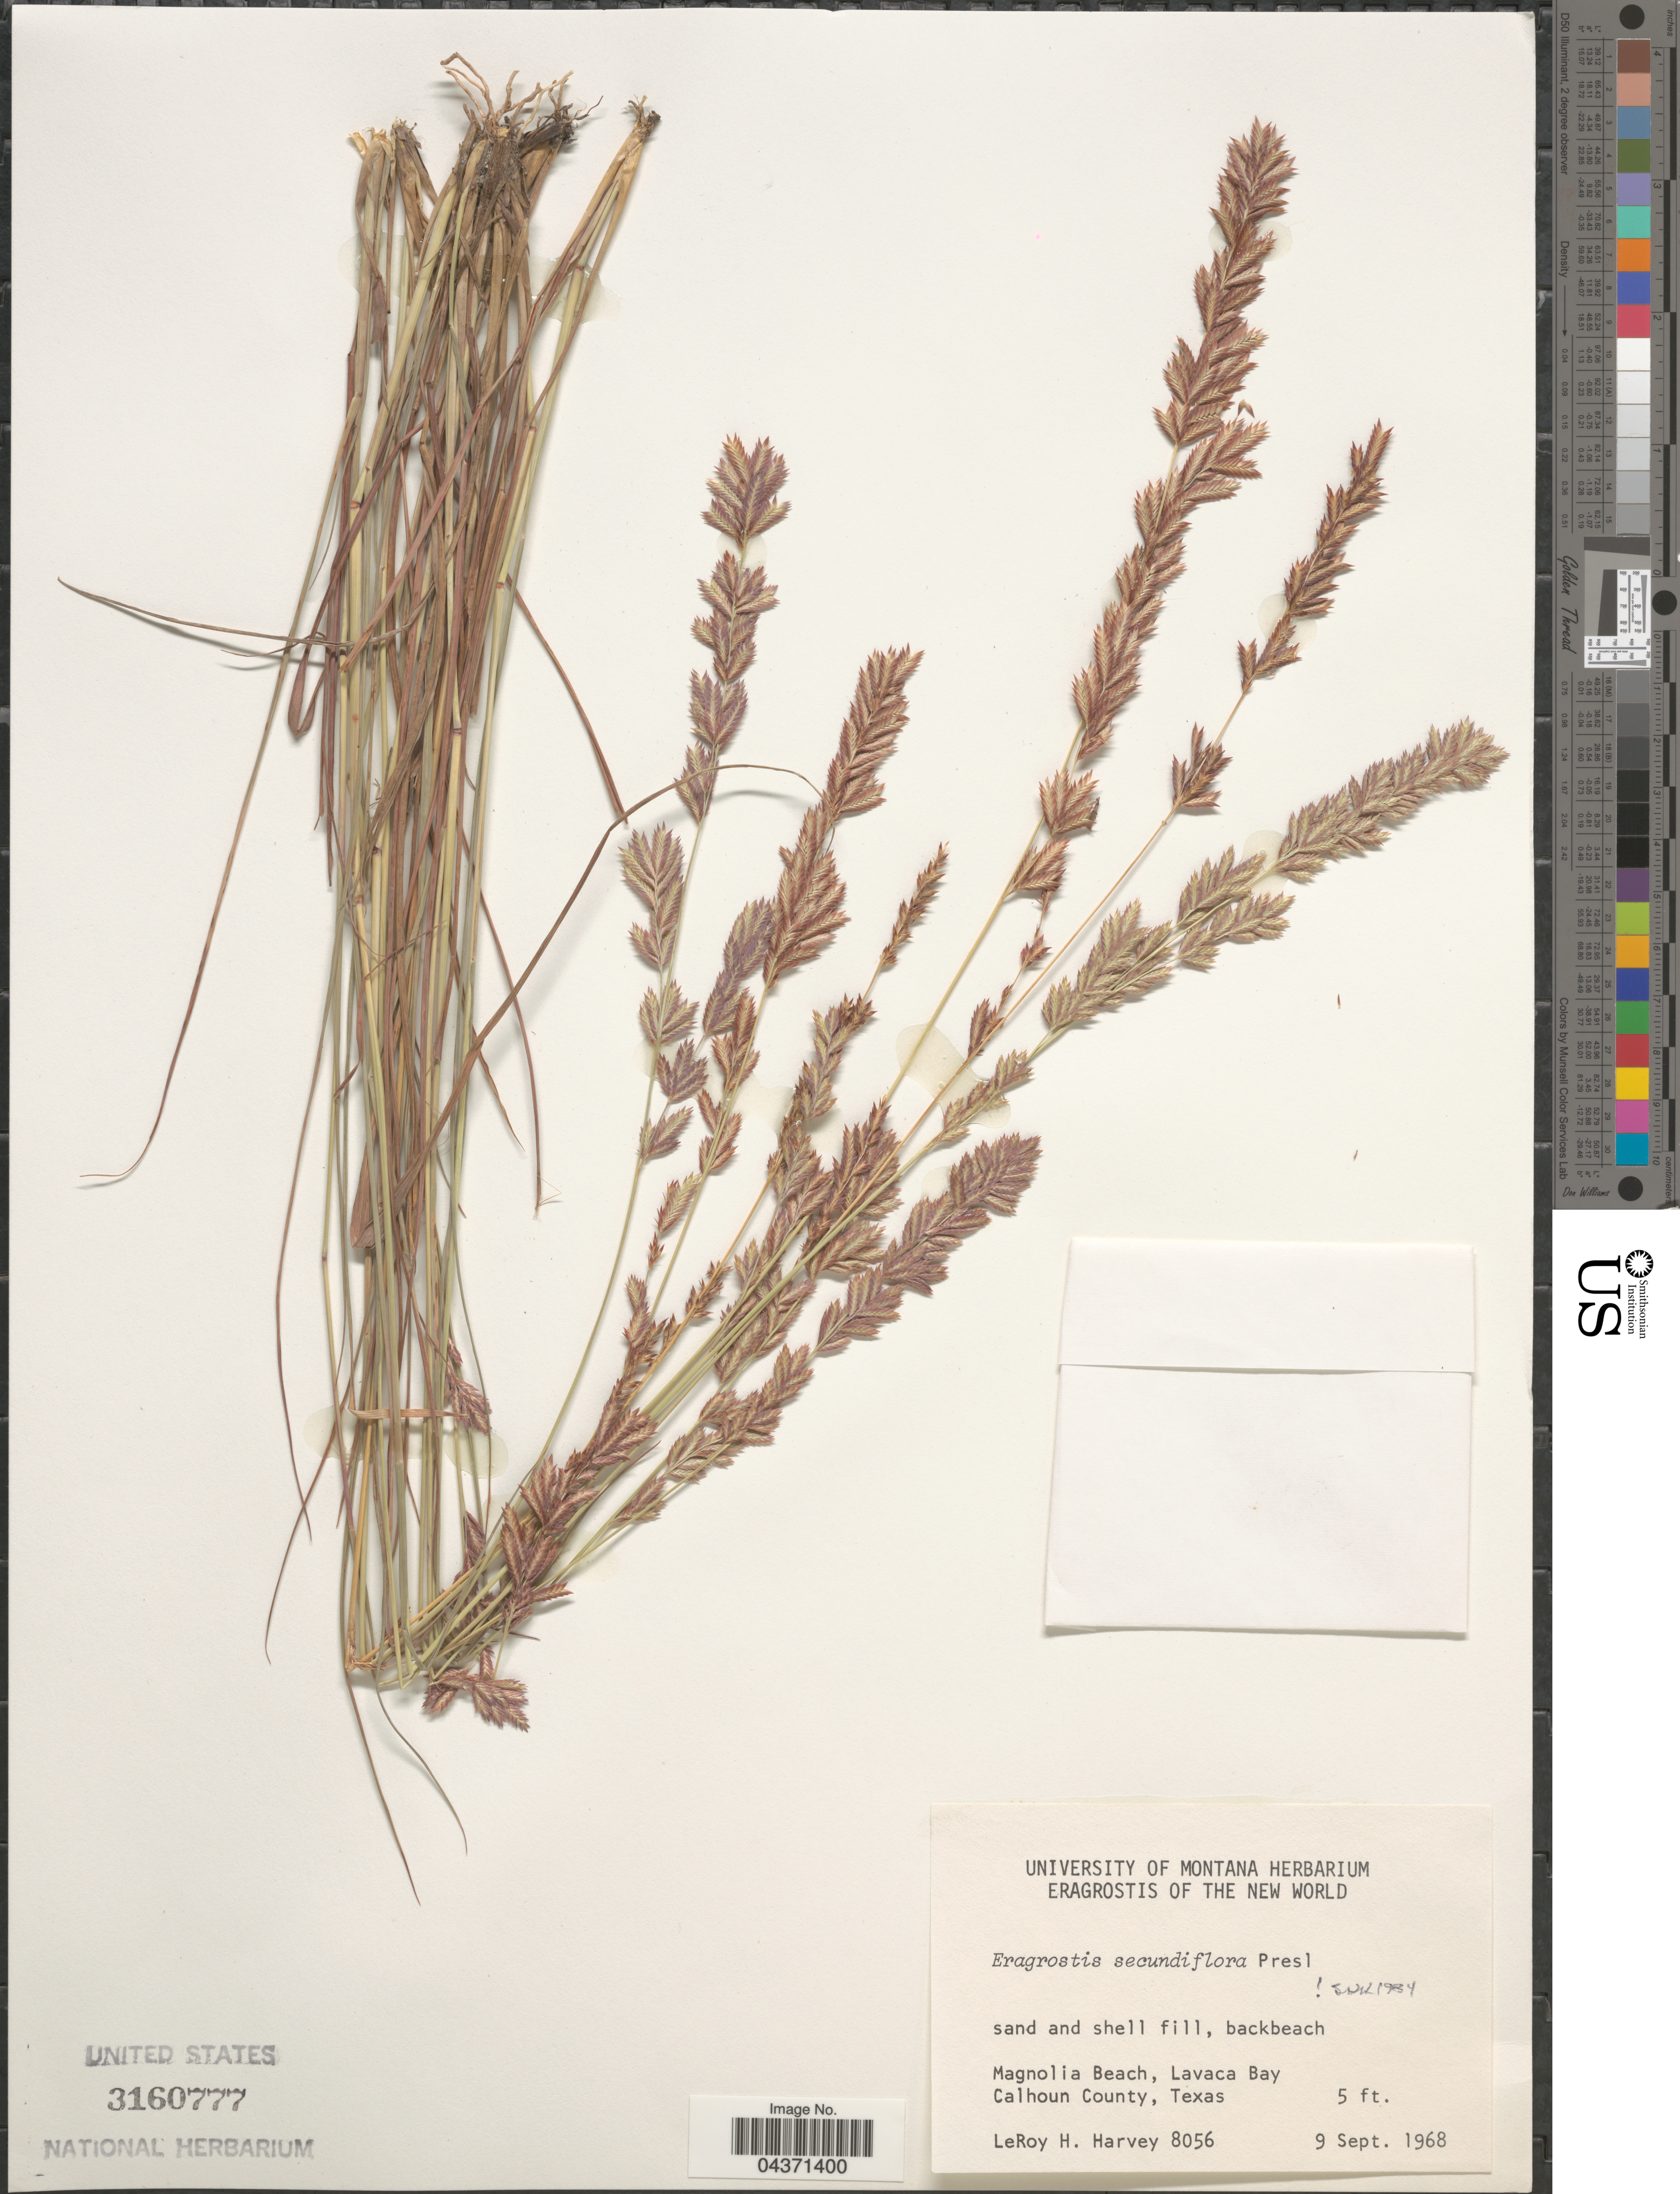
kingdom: Plantae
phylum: Tracheophyta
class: Liliopsida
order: Poales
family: Poaceae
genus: Eragrostis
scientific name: Eragrostis secundiflora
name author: J. Presl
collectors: L. H. Harvey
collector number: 8056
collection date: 1968-09-09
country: United States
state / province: Texas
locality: Magnolia Beach, Lavaca Bay. Calhoun County.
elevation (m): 2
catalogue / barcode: US 3160777